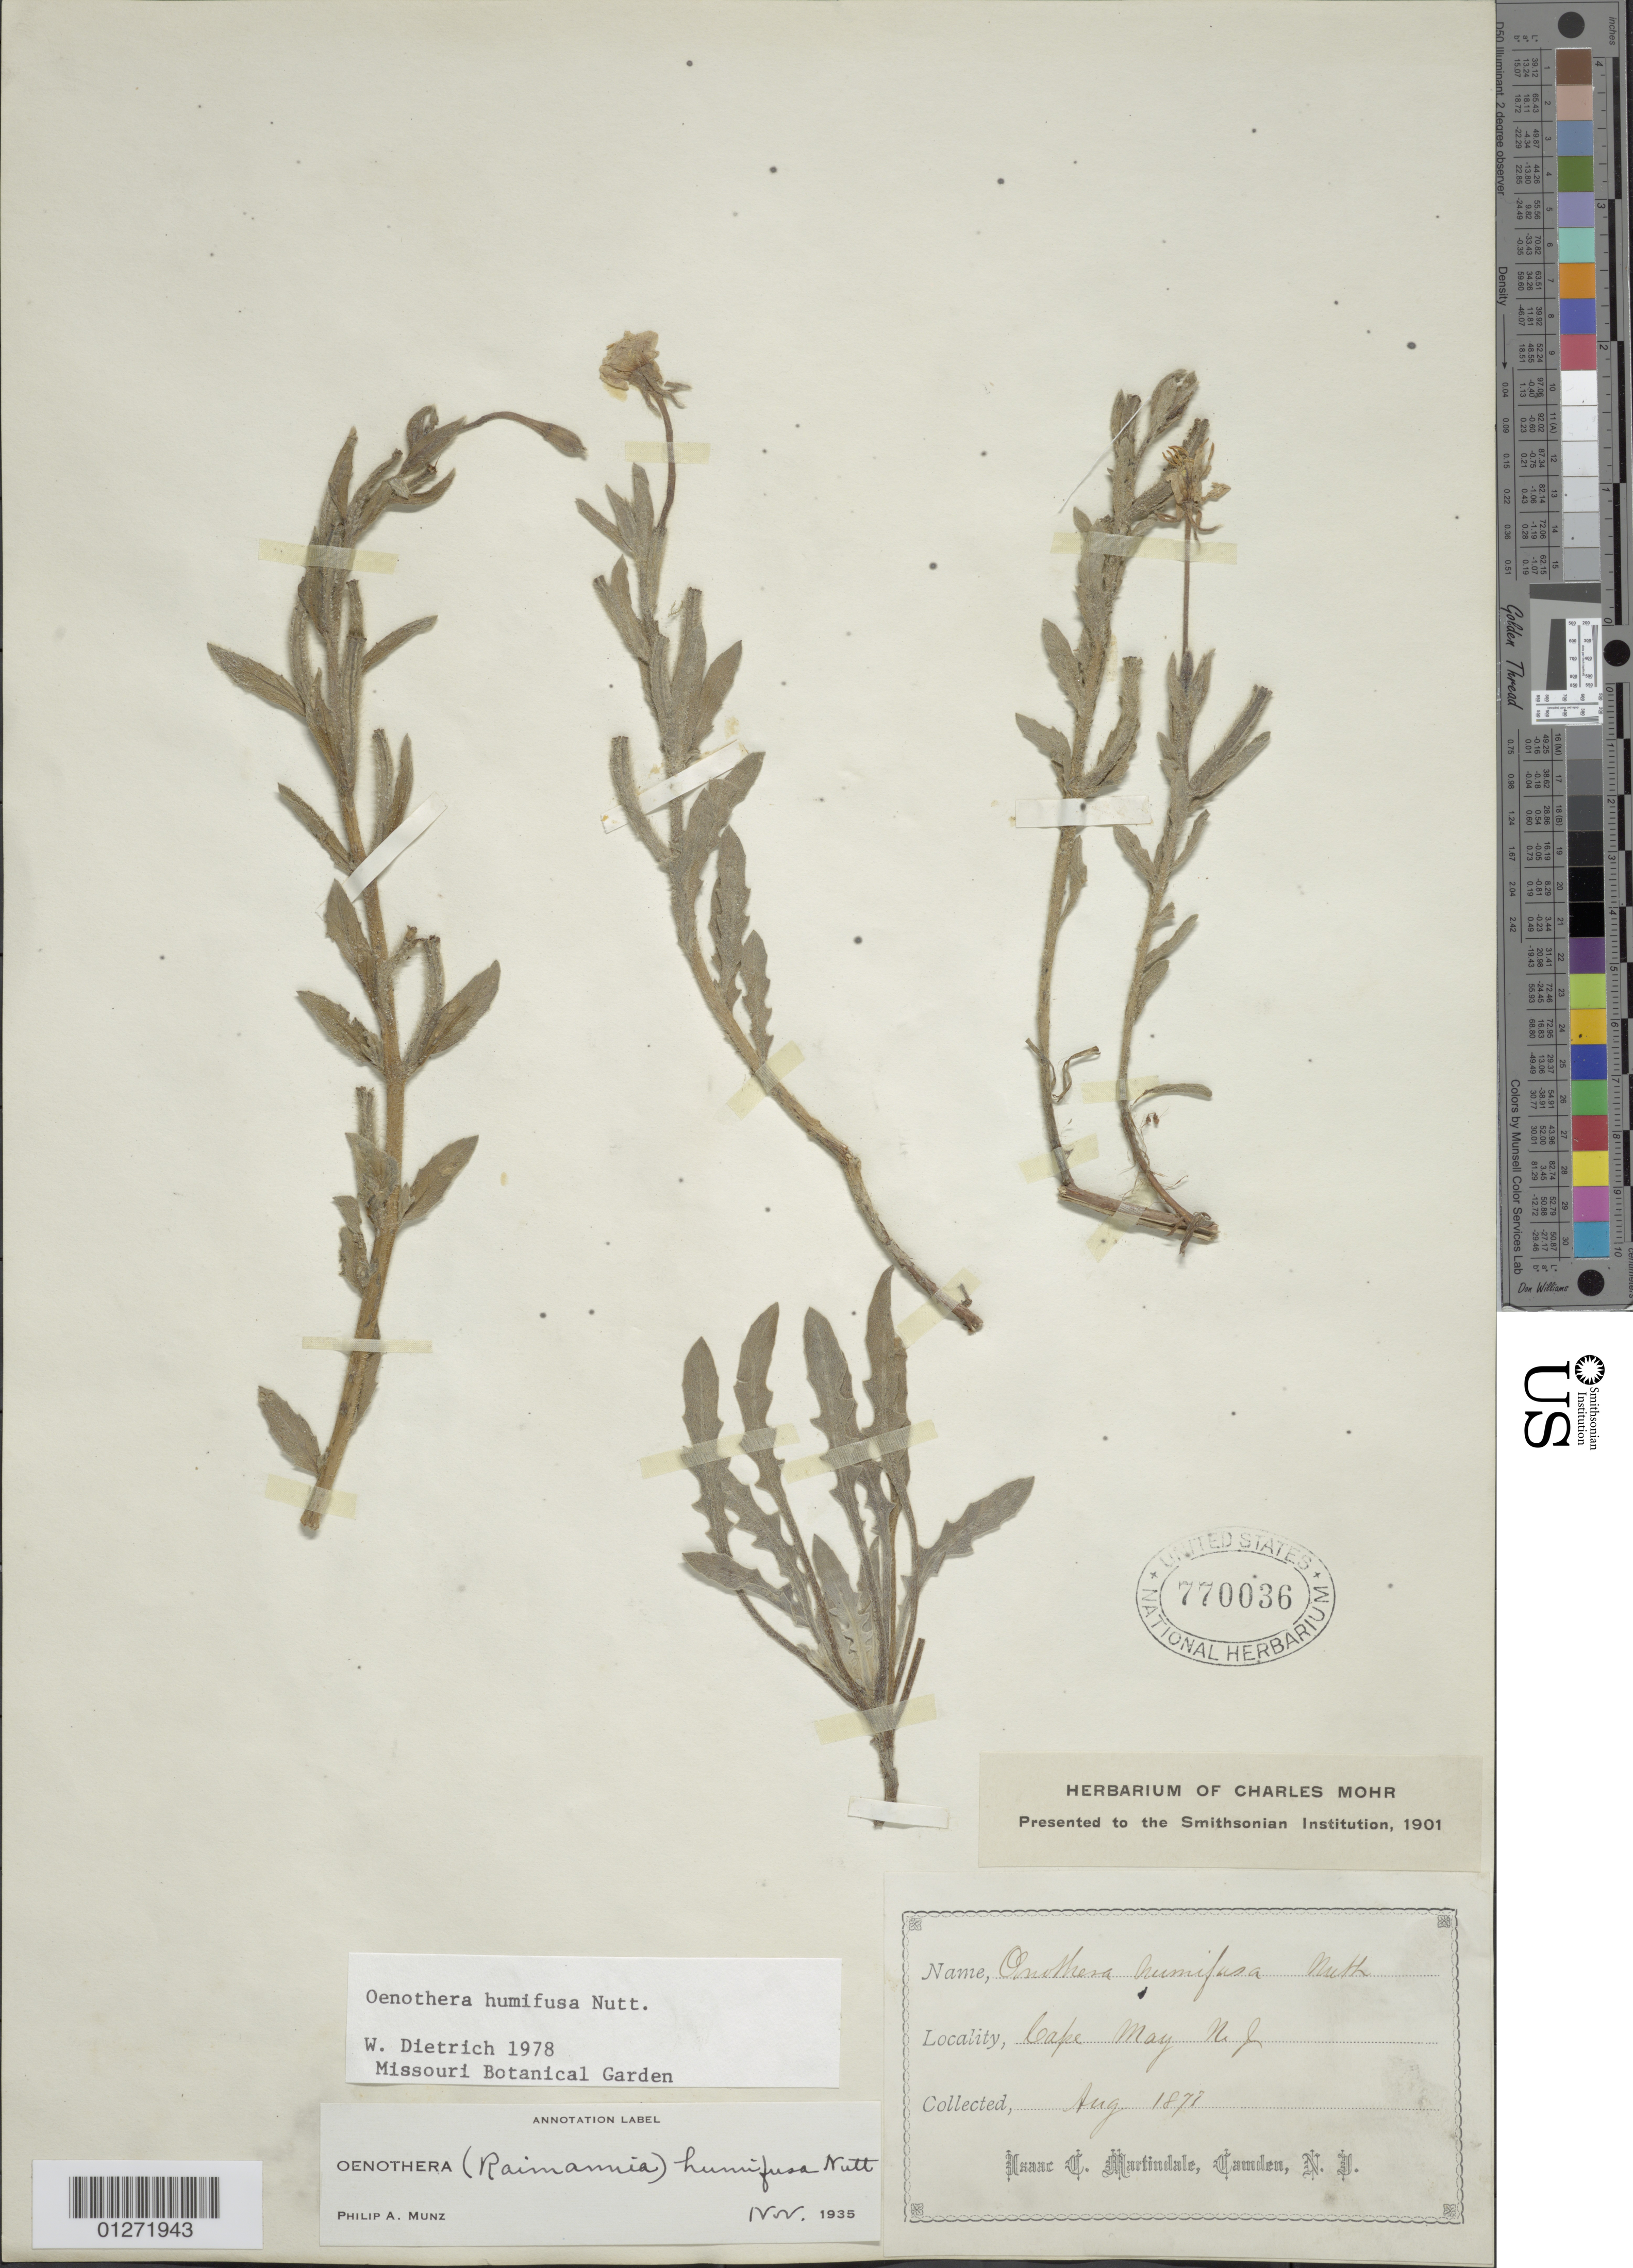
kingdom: Plantae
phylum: Tracheophyta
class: Magnoliopsida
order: Myrtales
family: Onagraceae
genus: Oenothera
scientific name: Oenothera humifusa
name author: Nutt.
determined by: Dietrich, W.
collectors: I. C. Martindale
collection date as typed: Jul 1877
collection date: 1877-07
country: United States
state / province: New Jersey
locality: Cape May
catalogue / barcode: US 770036